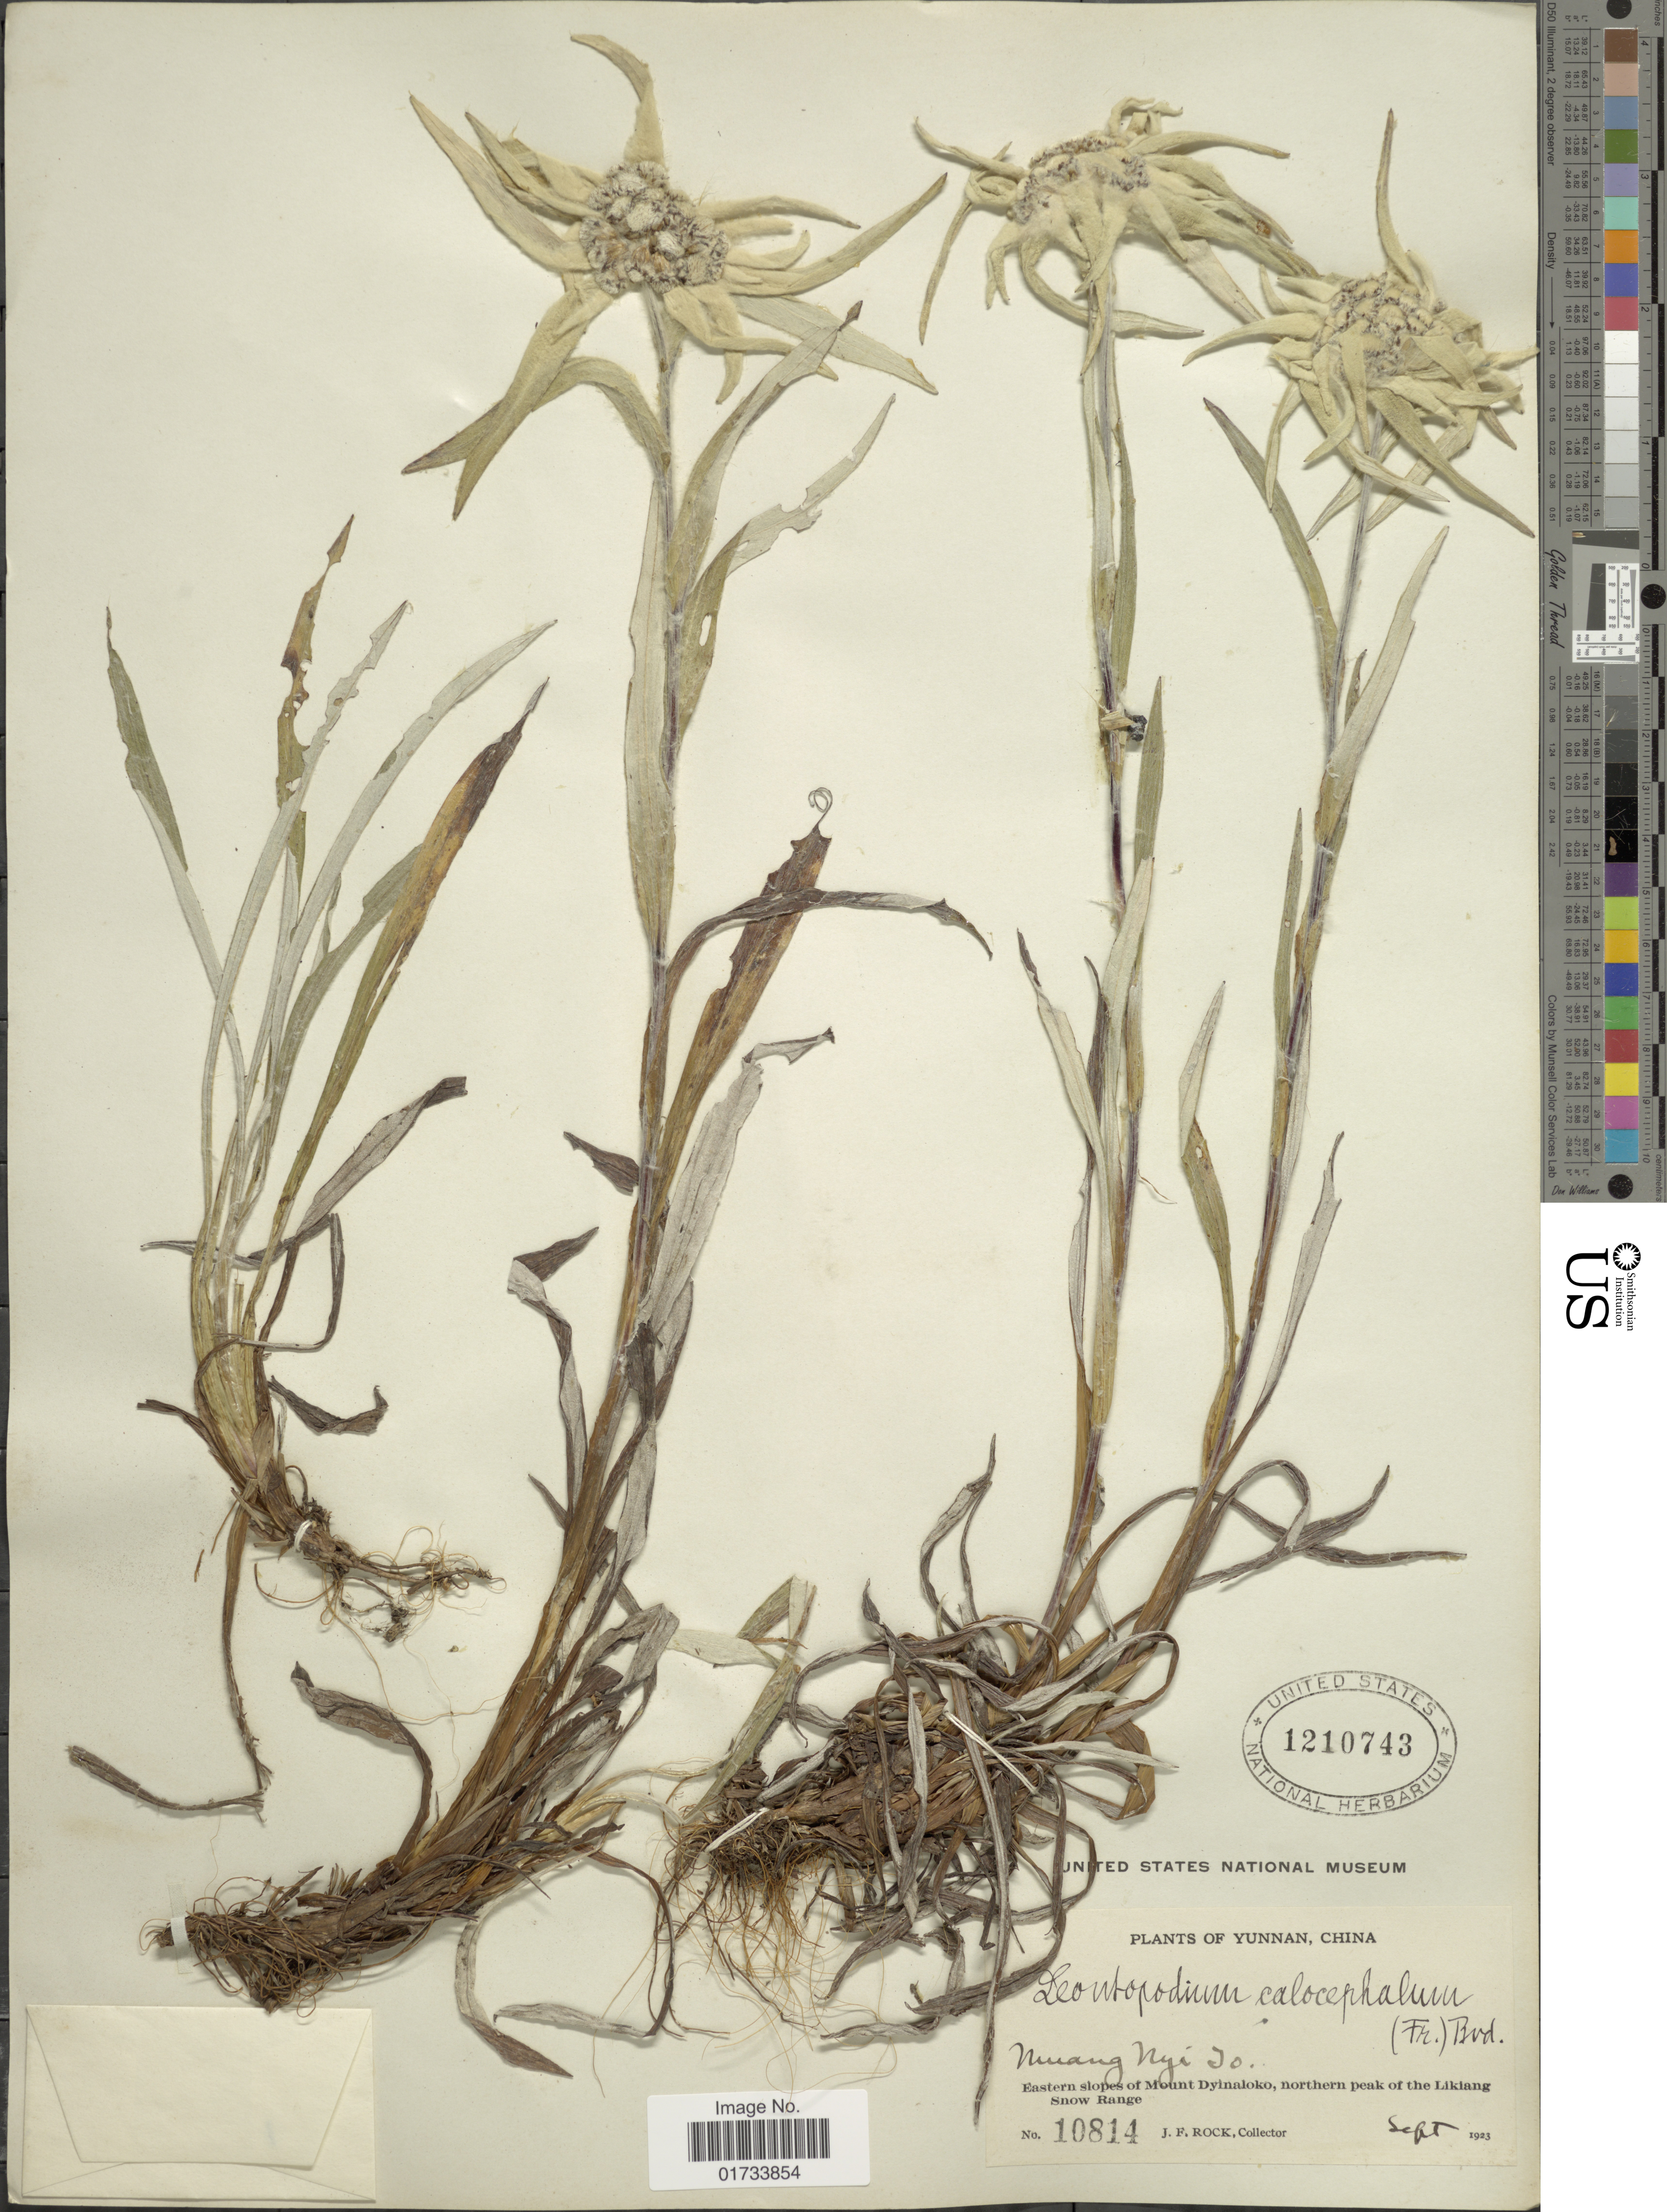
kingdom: Plantae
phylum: Tracheophyta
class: Magnoliopsida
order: Asterales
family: Asteraceae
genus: Leontopodium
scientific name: Leontopodium calocephalum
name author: (Franch.) Beauverd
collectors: J. Rock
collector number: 10814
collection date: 1923-09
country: China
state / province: Yunnan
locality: Muang Nyi To, eastern slopes of Mount Dyinaloko, northern peak of Likiang Snow Range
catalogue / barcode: US 1210743